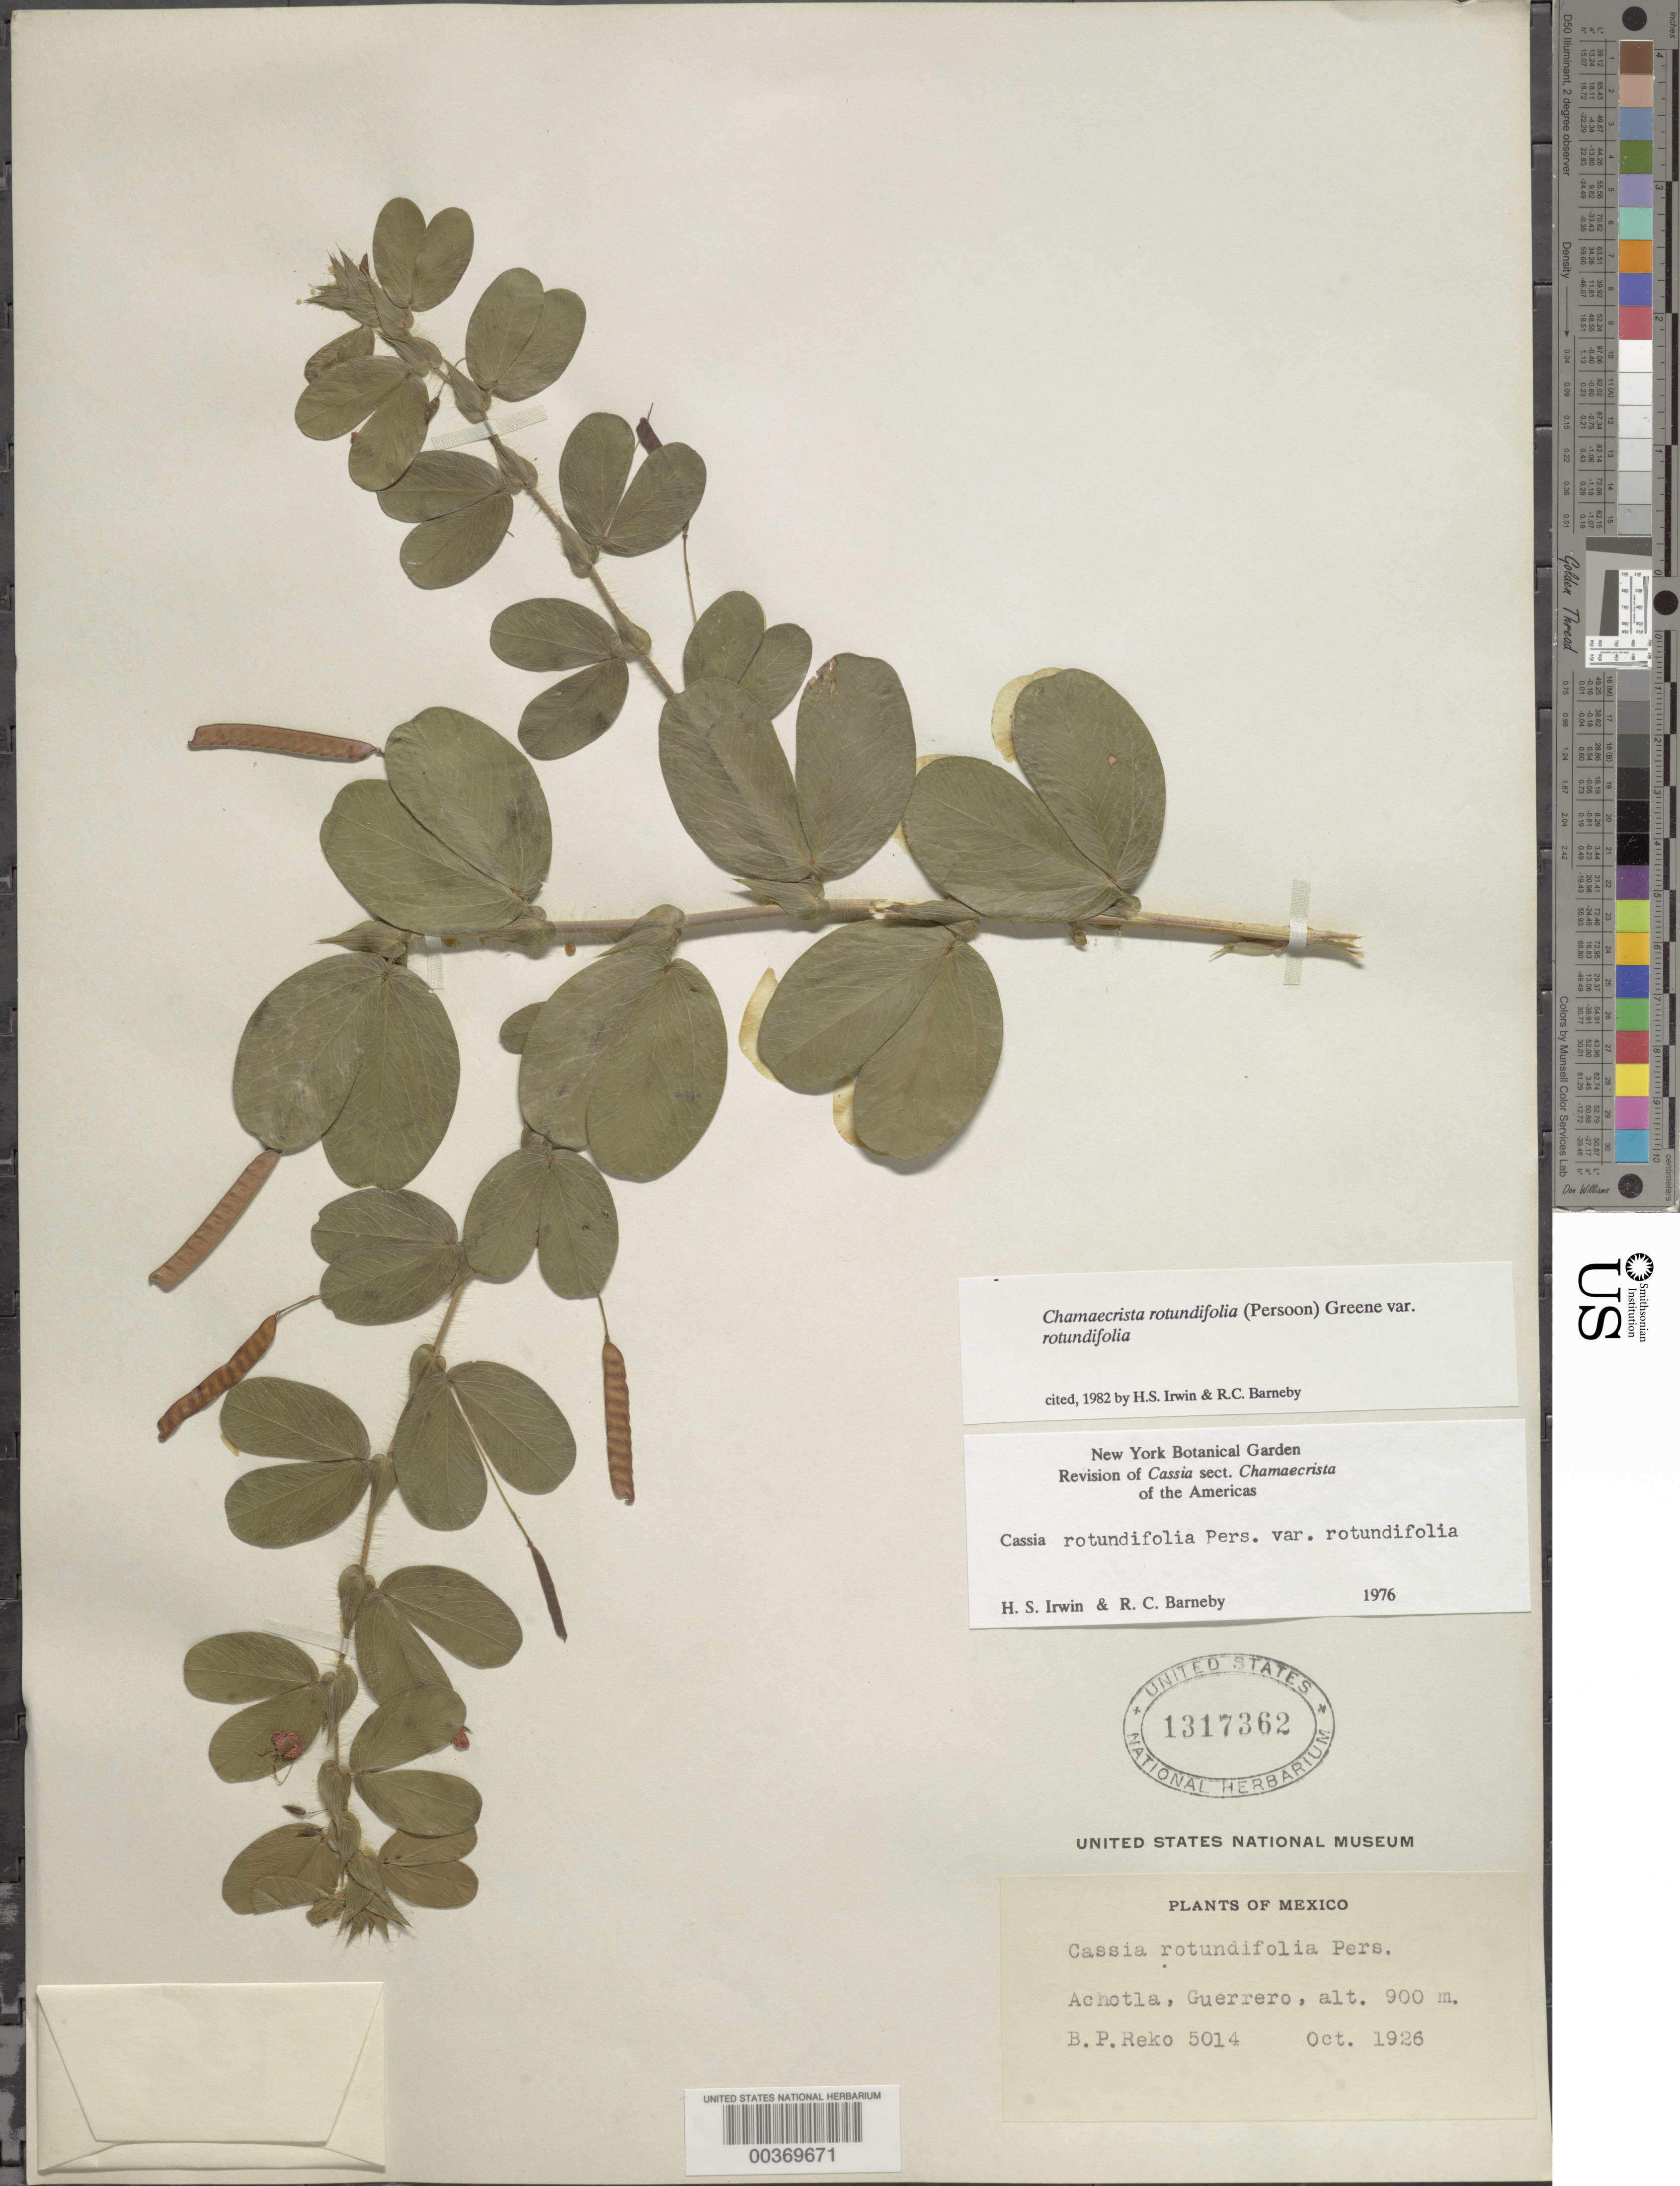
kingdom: Plantae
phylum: Tracheophyta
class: Magnoliopsida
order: Fabales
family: Fabaceae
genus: Chamaecrista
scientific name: Chamaecrista rotundifolia var. rotundifolia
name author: (Pers.) Greene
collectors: B. P. Reko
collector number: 5014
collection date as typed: Oct 1926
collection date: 1926-10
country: Mexico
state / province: Guerrero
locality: Achotla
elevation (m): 900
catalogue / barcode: US 1317362